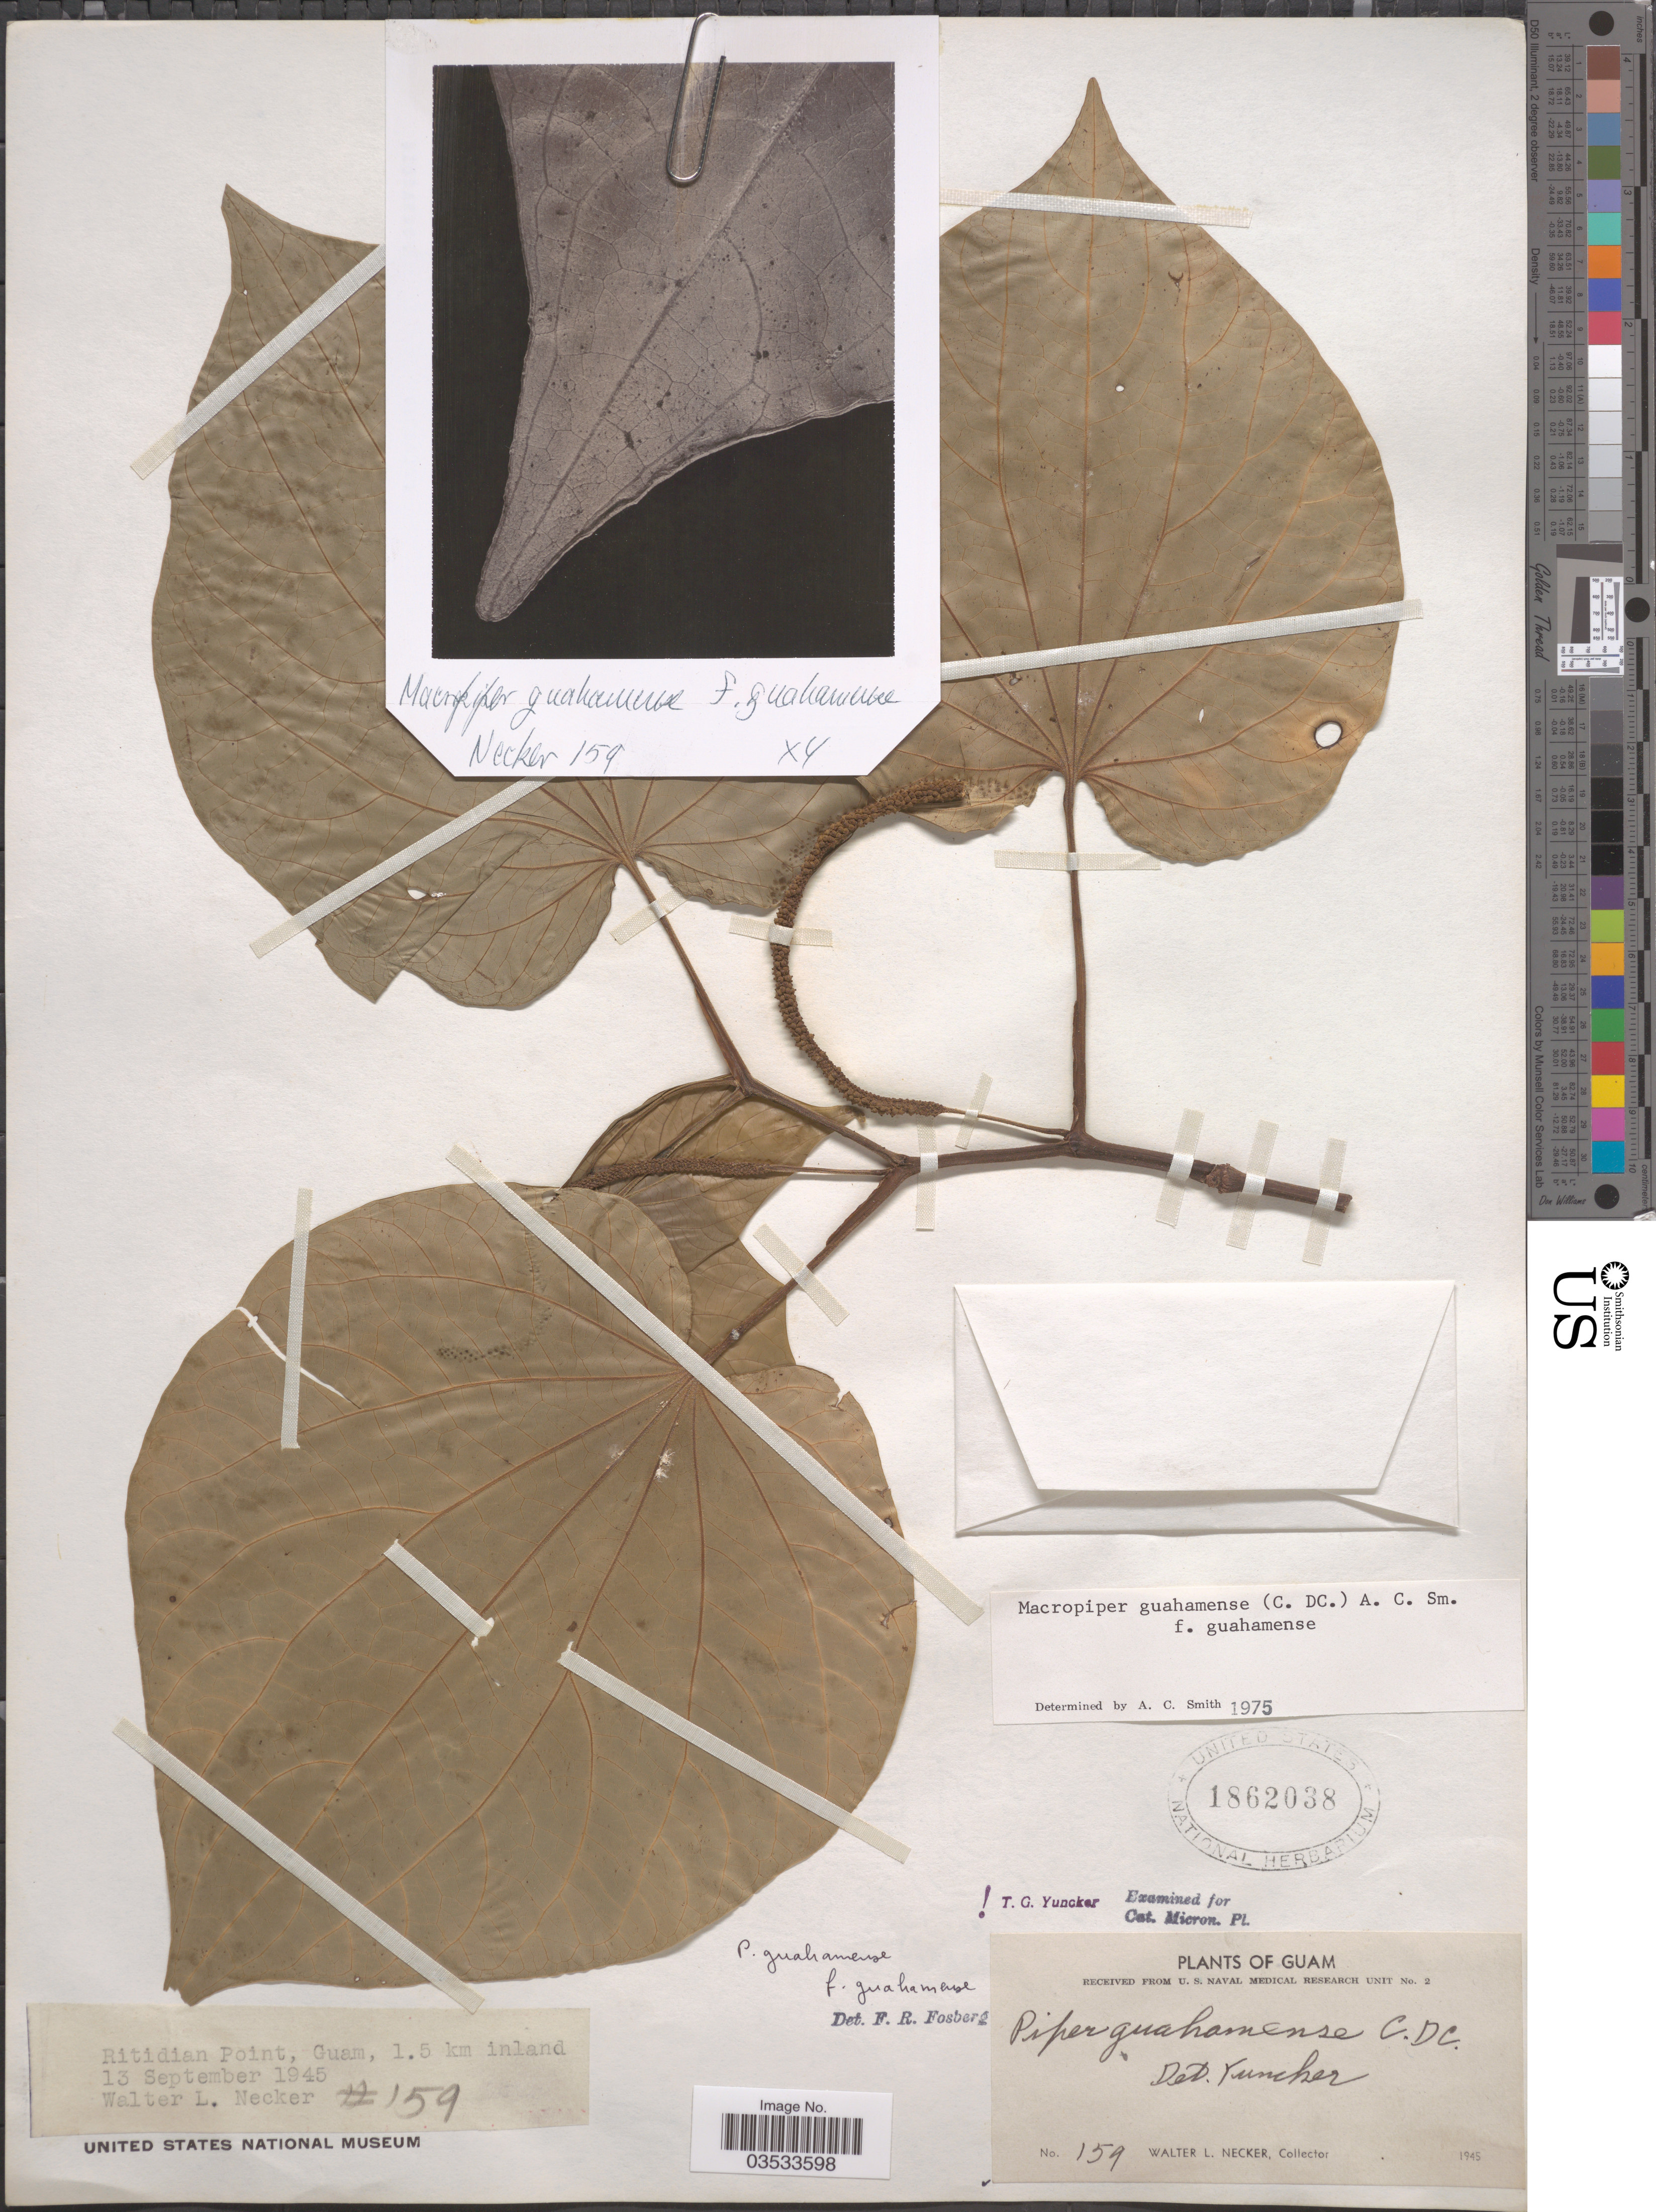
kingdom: Plantae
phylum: Tracheophyta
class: Magnoliopsida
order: Piperales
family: Piperaceae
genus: Piper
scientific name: Piper guahamense f. guahamense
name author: C. DC.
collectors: W. L. Necker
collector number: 159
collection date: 1945-09-13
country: Guam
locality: Ritidian Point, 1.5 km inland.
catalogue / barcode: US 1862038